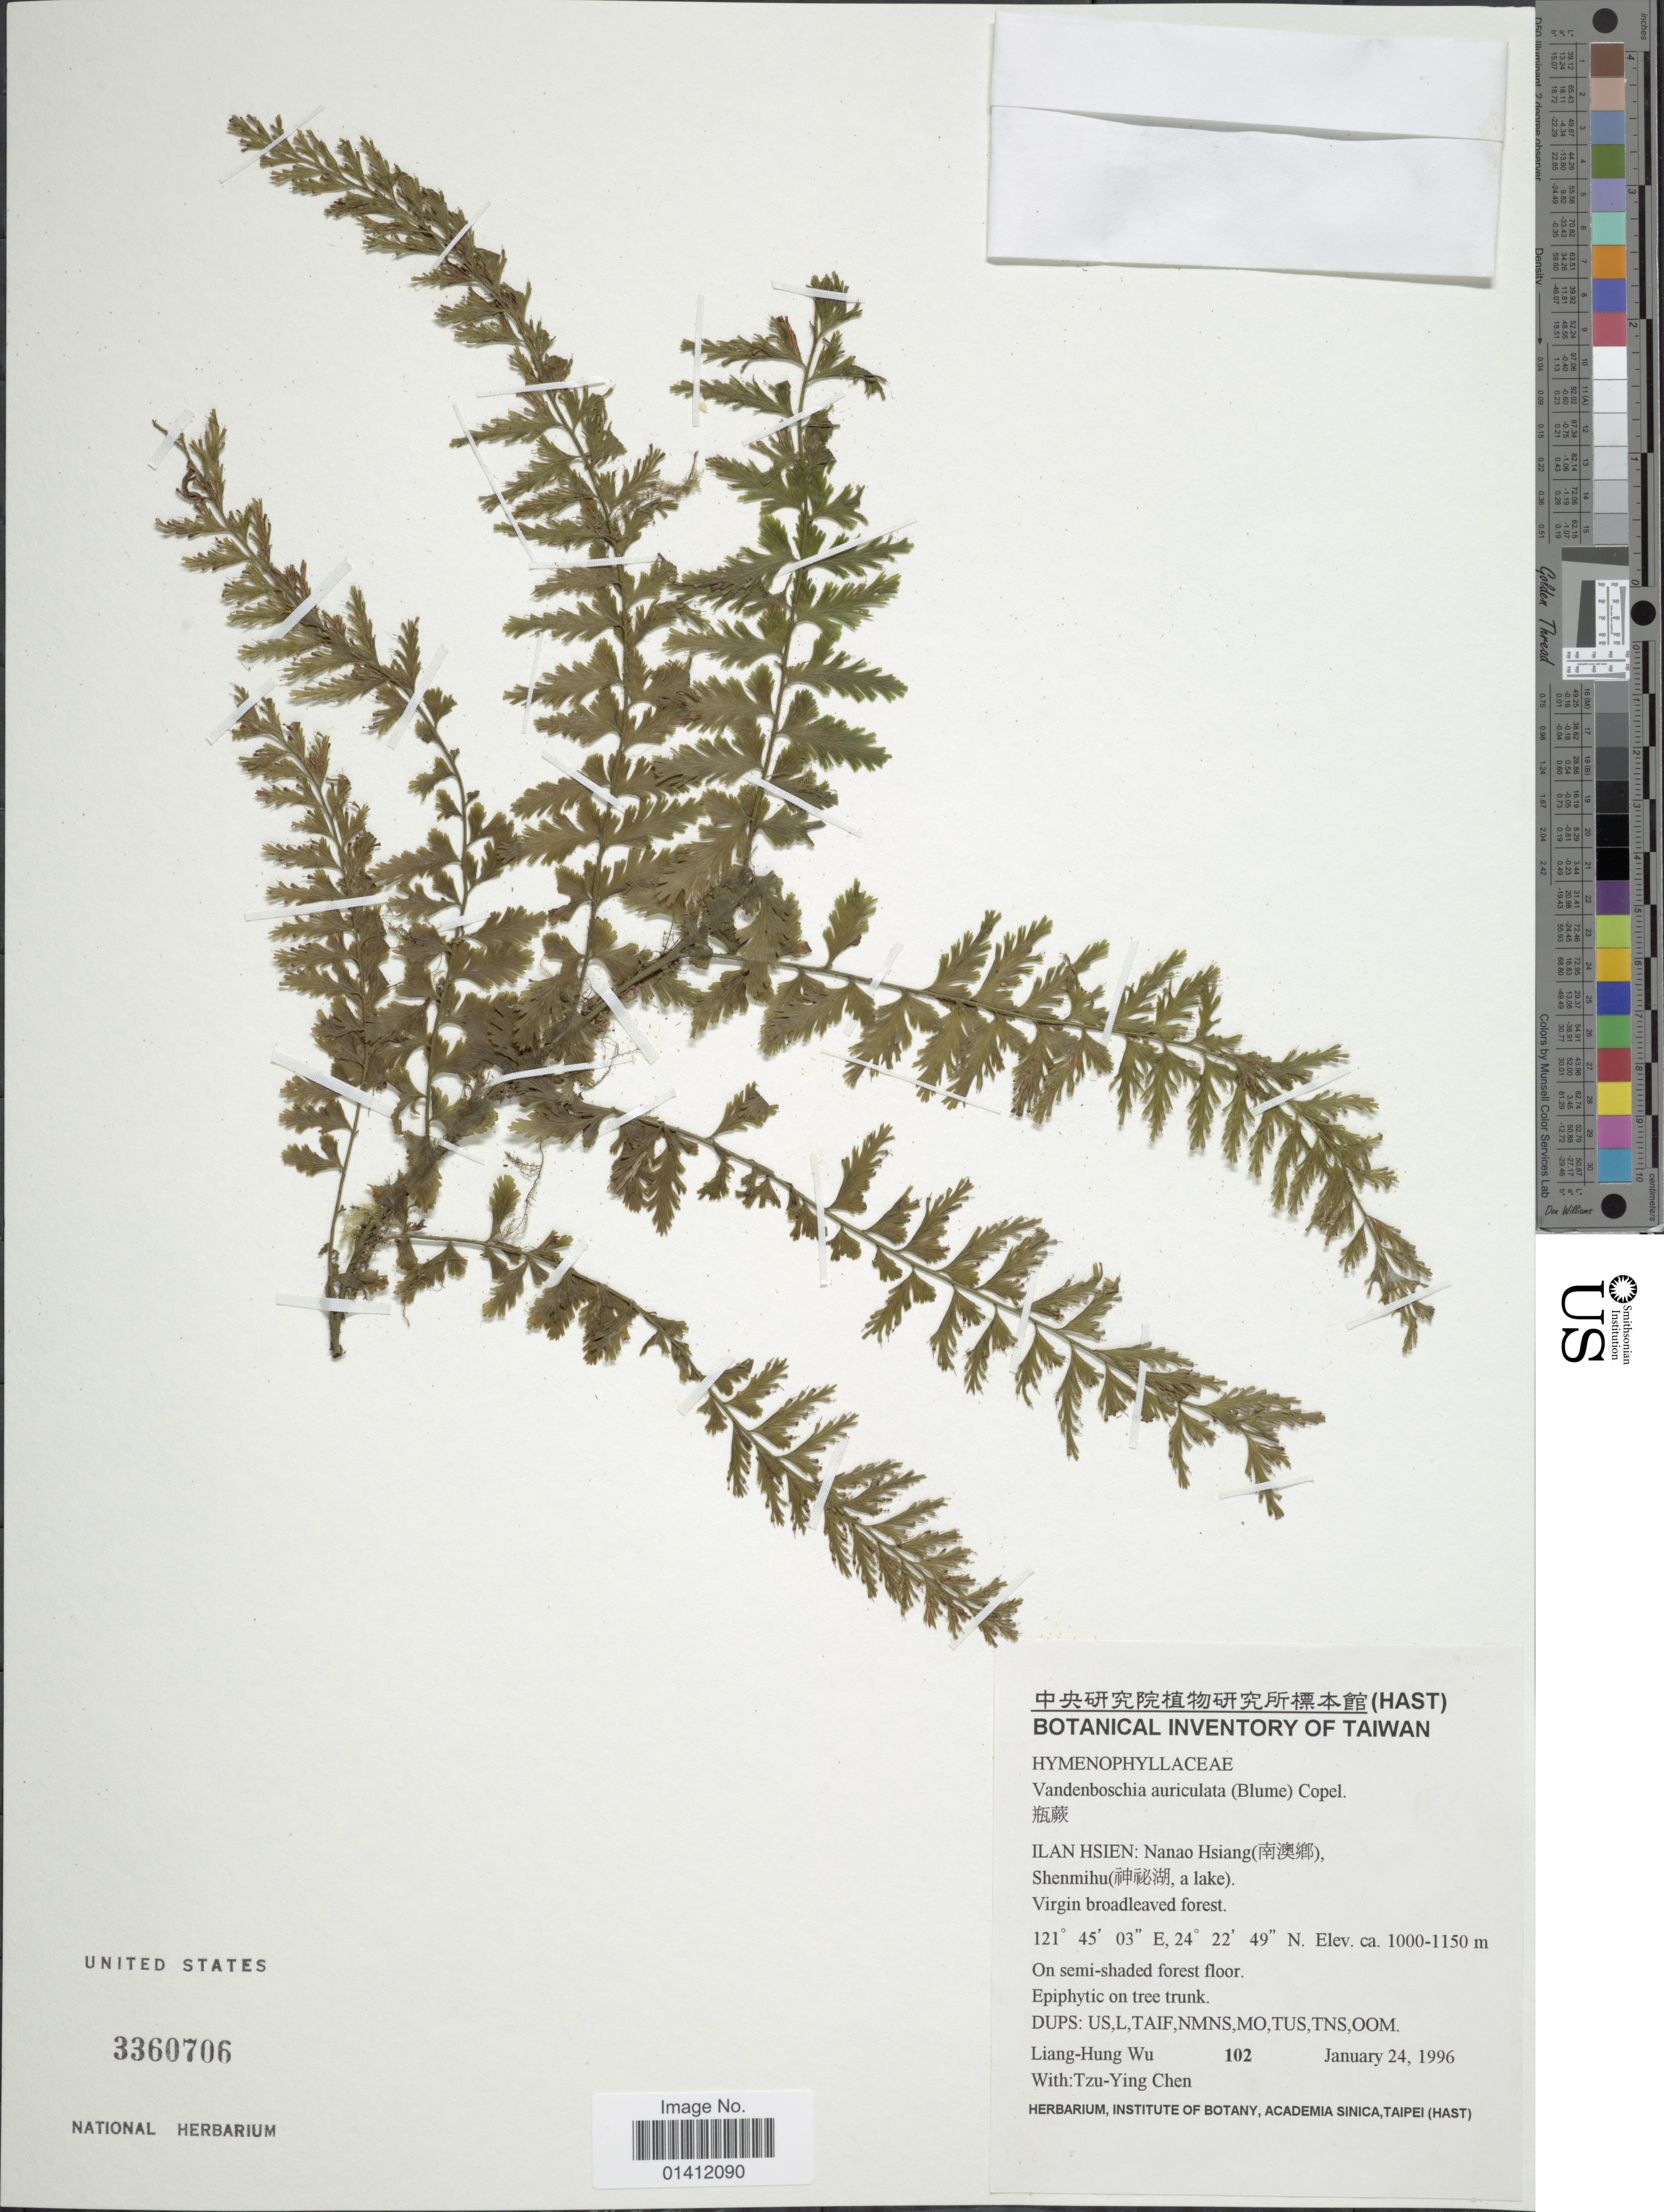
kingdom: Plantae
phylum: Tracheophyta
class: Polypodiopsida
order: Hymenophyllales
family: Hymenophyllaceae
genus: Vandenboschia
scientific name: Vandenboschia auriculata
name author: (Blume) Copel.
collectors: L. Wu & T. Chen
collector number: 102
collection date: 1996-01-24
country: Taiwan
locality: Ilan Hsien: Nano Hsiang. Shenmihu.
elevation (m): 1000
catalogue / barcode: US 3360706